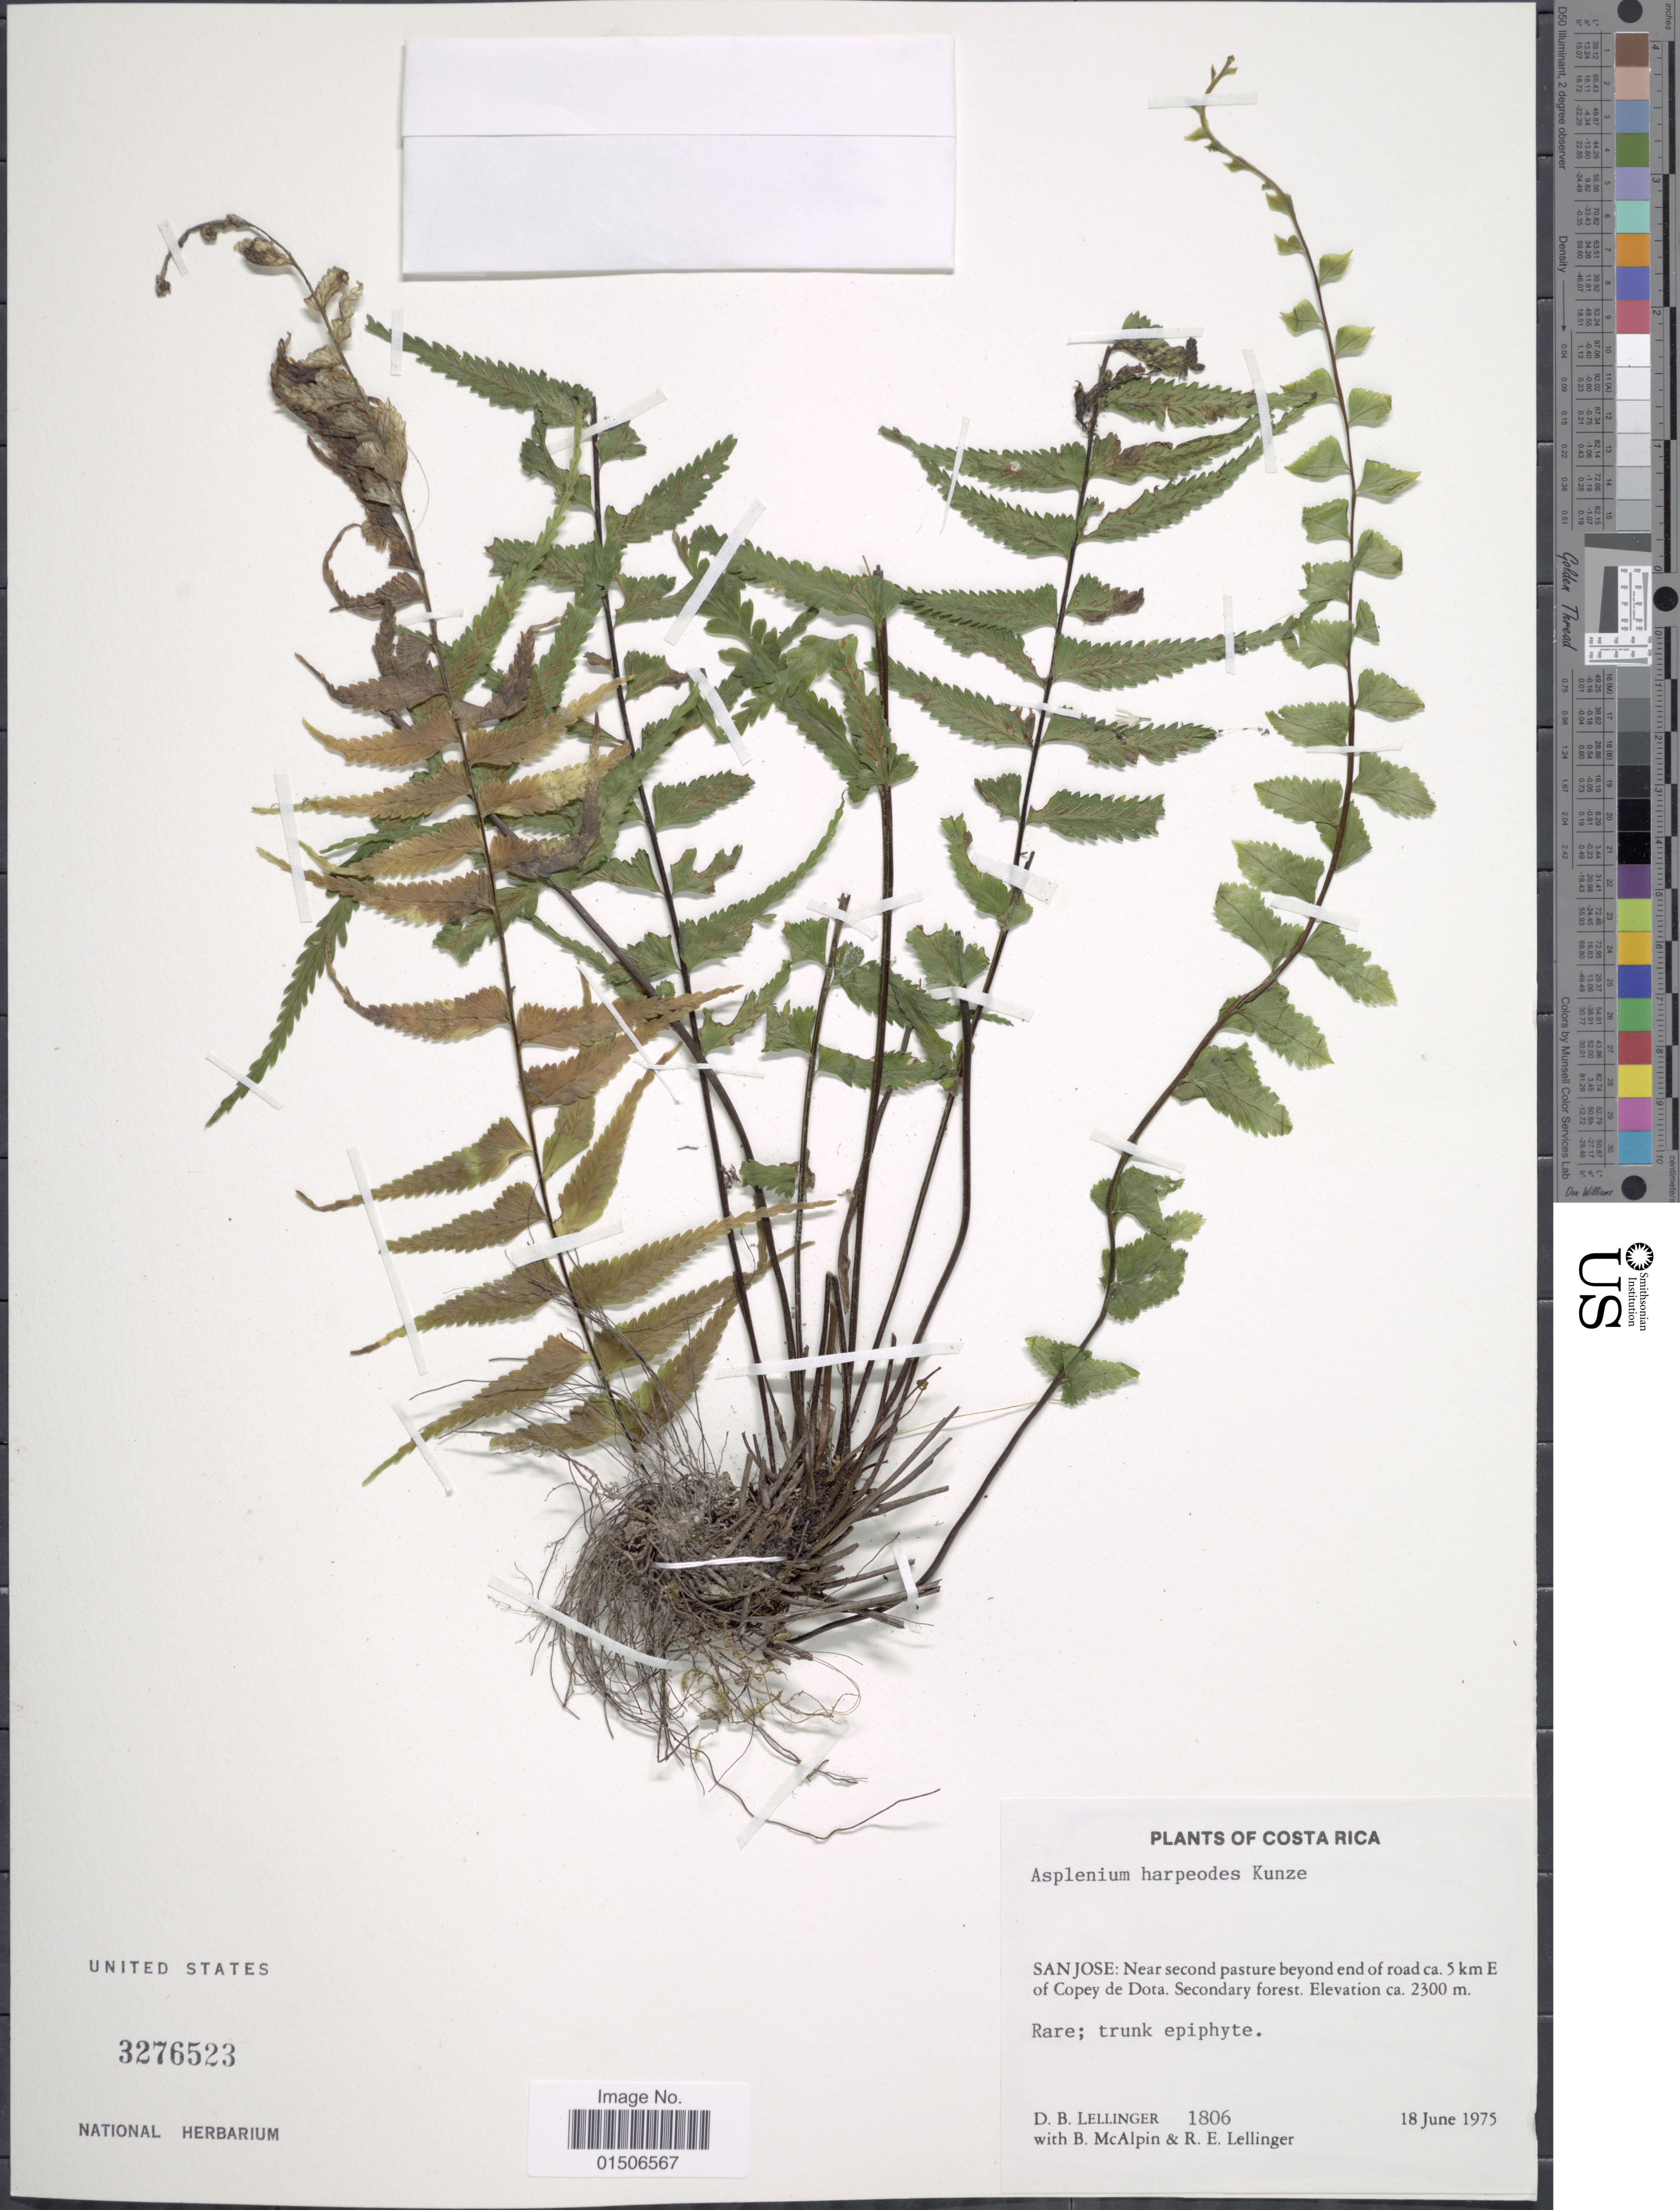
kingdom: Plantae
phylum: Tracheophyta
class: Polypodiopsida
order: Polypodiales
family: Aspleniaceae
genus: Asplenium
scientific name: Asplenium harpeodes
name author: Kunze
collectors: D. B. Lellinger, B. McAlpin & R. E. Lellinger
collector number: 1806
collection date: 1975-06-18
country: Costa Rica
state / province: San José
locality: Near second pasture beyond end of road ca. 5 km E of Copey de Dota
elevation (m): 2300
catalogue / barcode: US 3276523